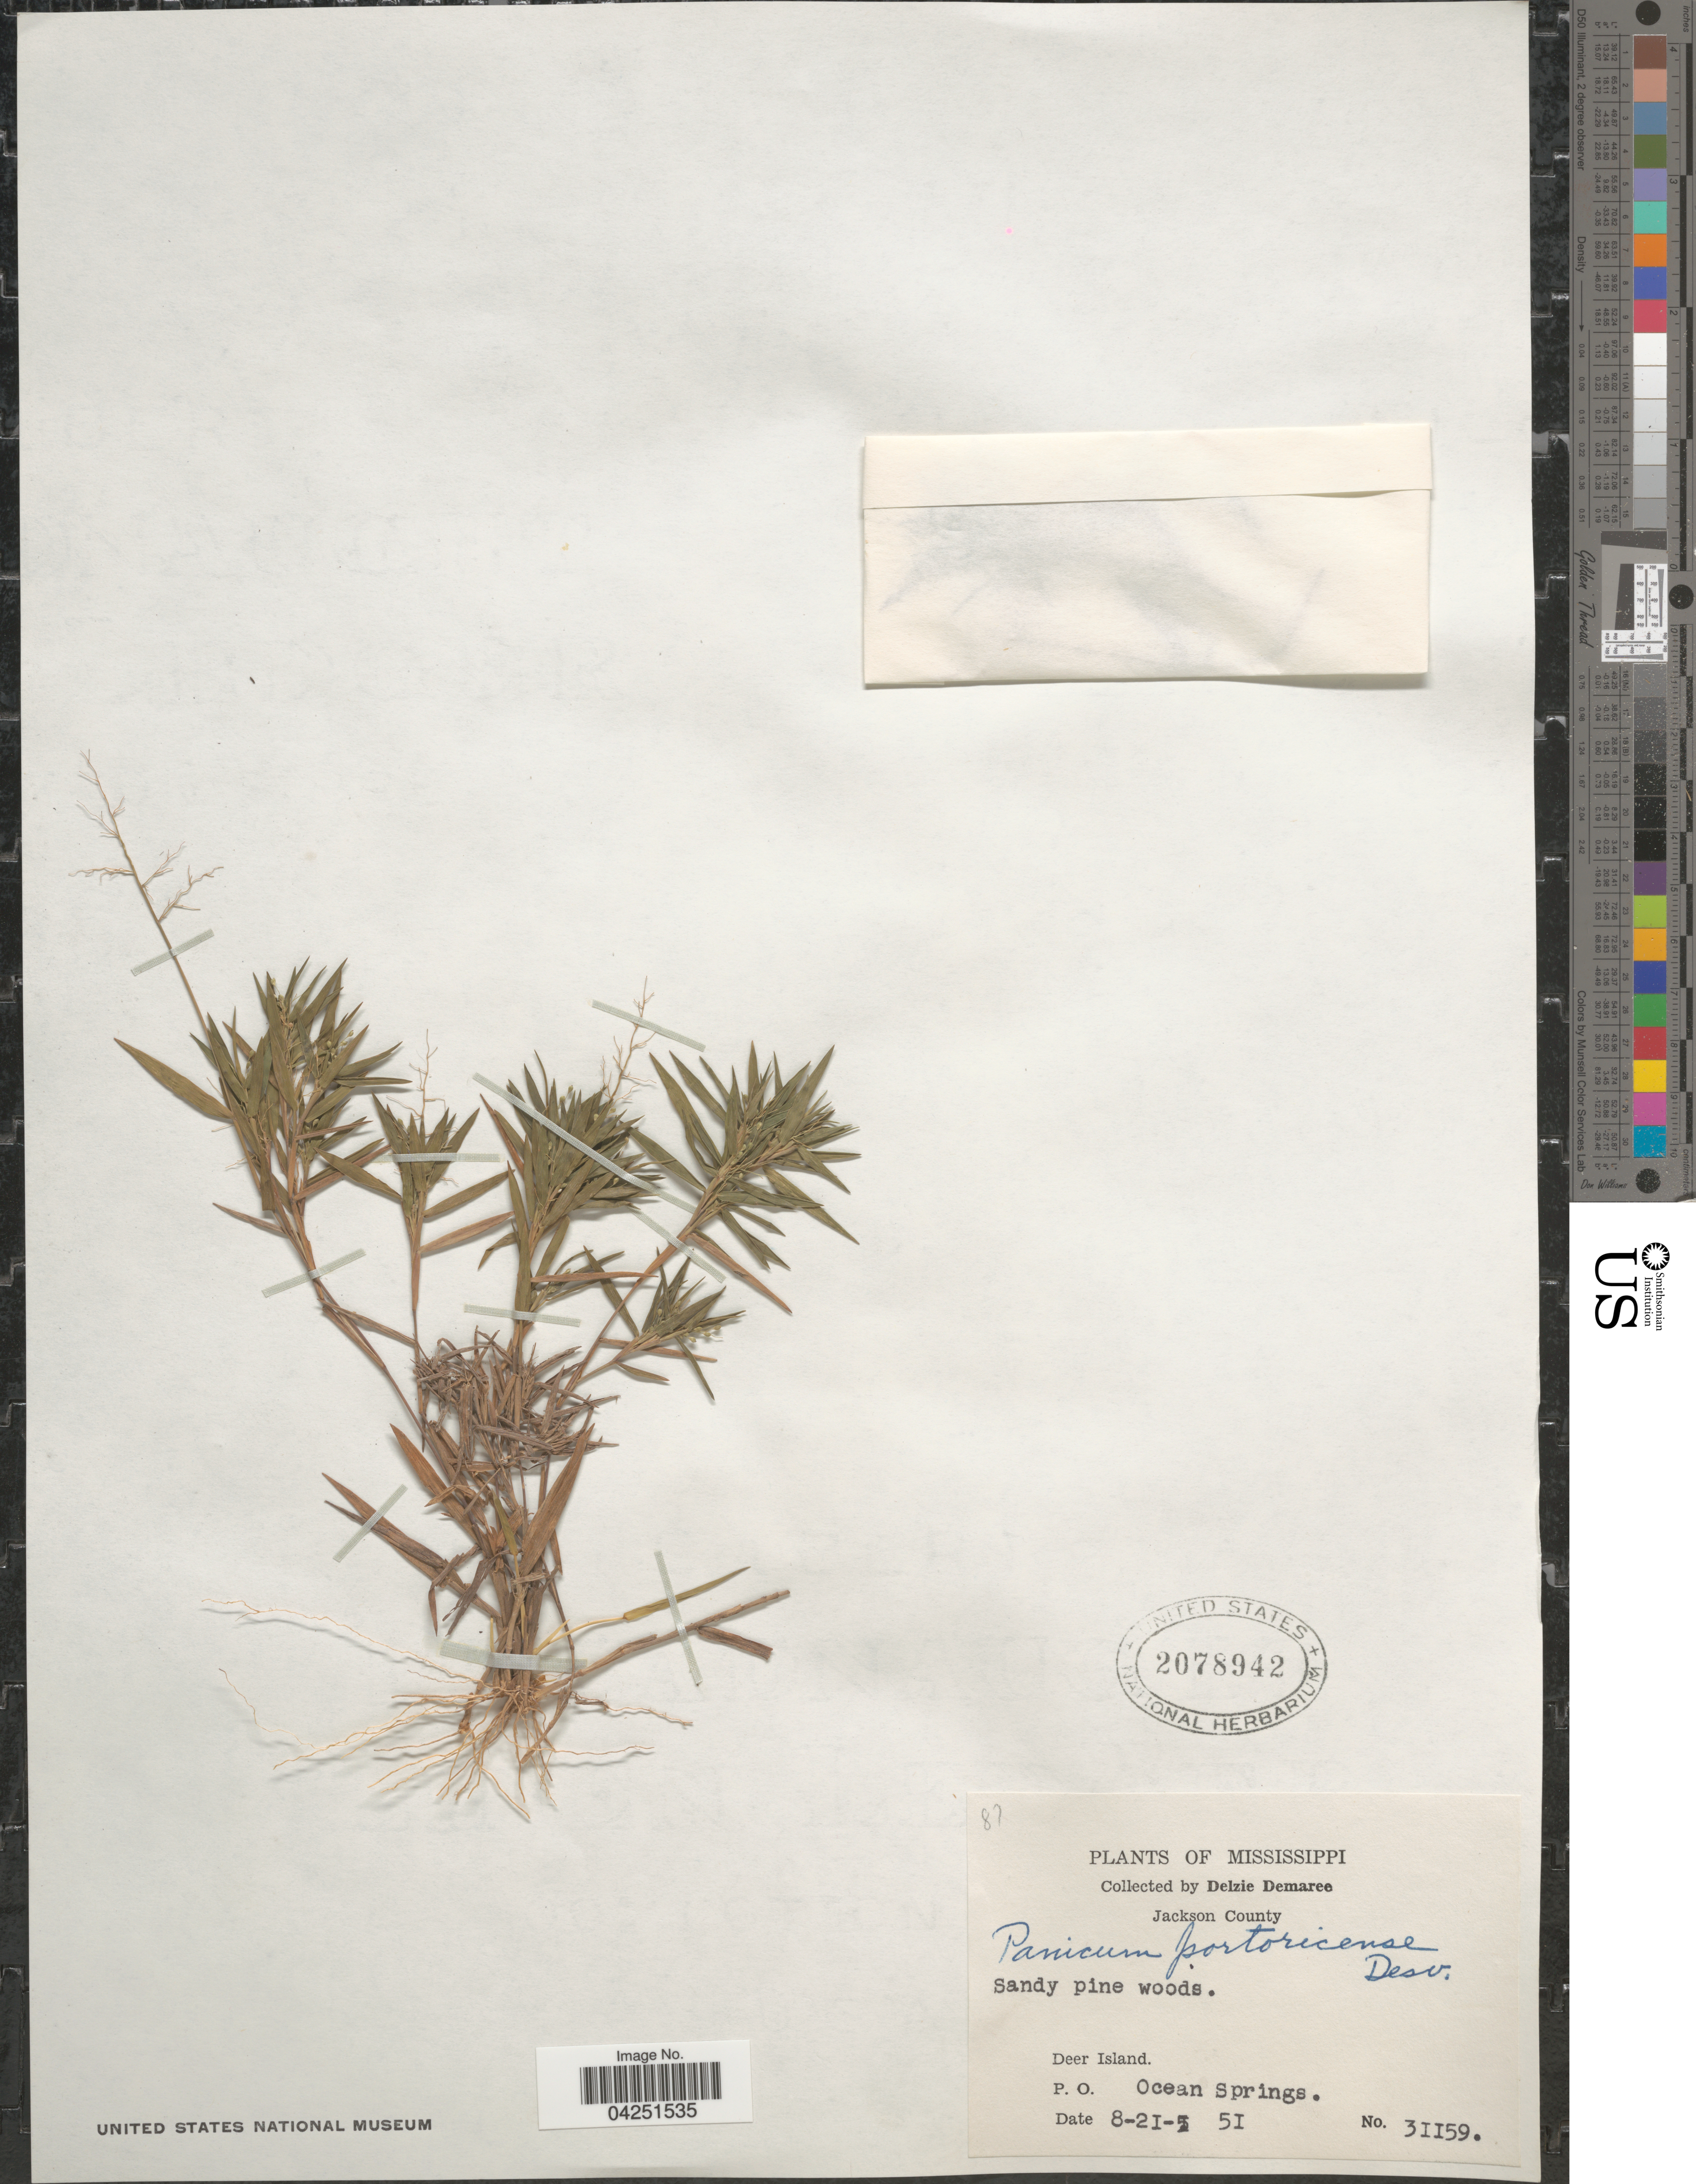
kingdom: Plantae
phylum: Tracheophyta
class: Liliopsida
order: Poales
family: Poaceae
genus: Dichanthelium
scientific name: Dichanthelium acuminatum var. acuminatum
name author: (Sw.) Gould & C.A. Clark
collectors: D. Demaree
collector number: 31159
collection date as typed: Transcribed d/m/y: 21/8/51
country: United States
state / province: Mississippi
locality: Jackson County. Sandy pine woods. Deer Island. P.O. Ocean Springs.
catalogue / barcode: US 2078942